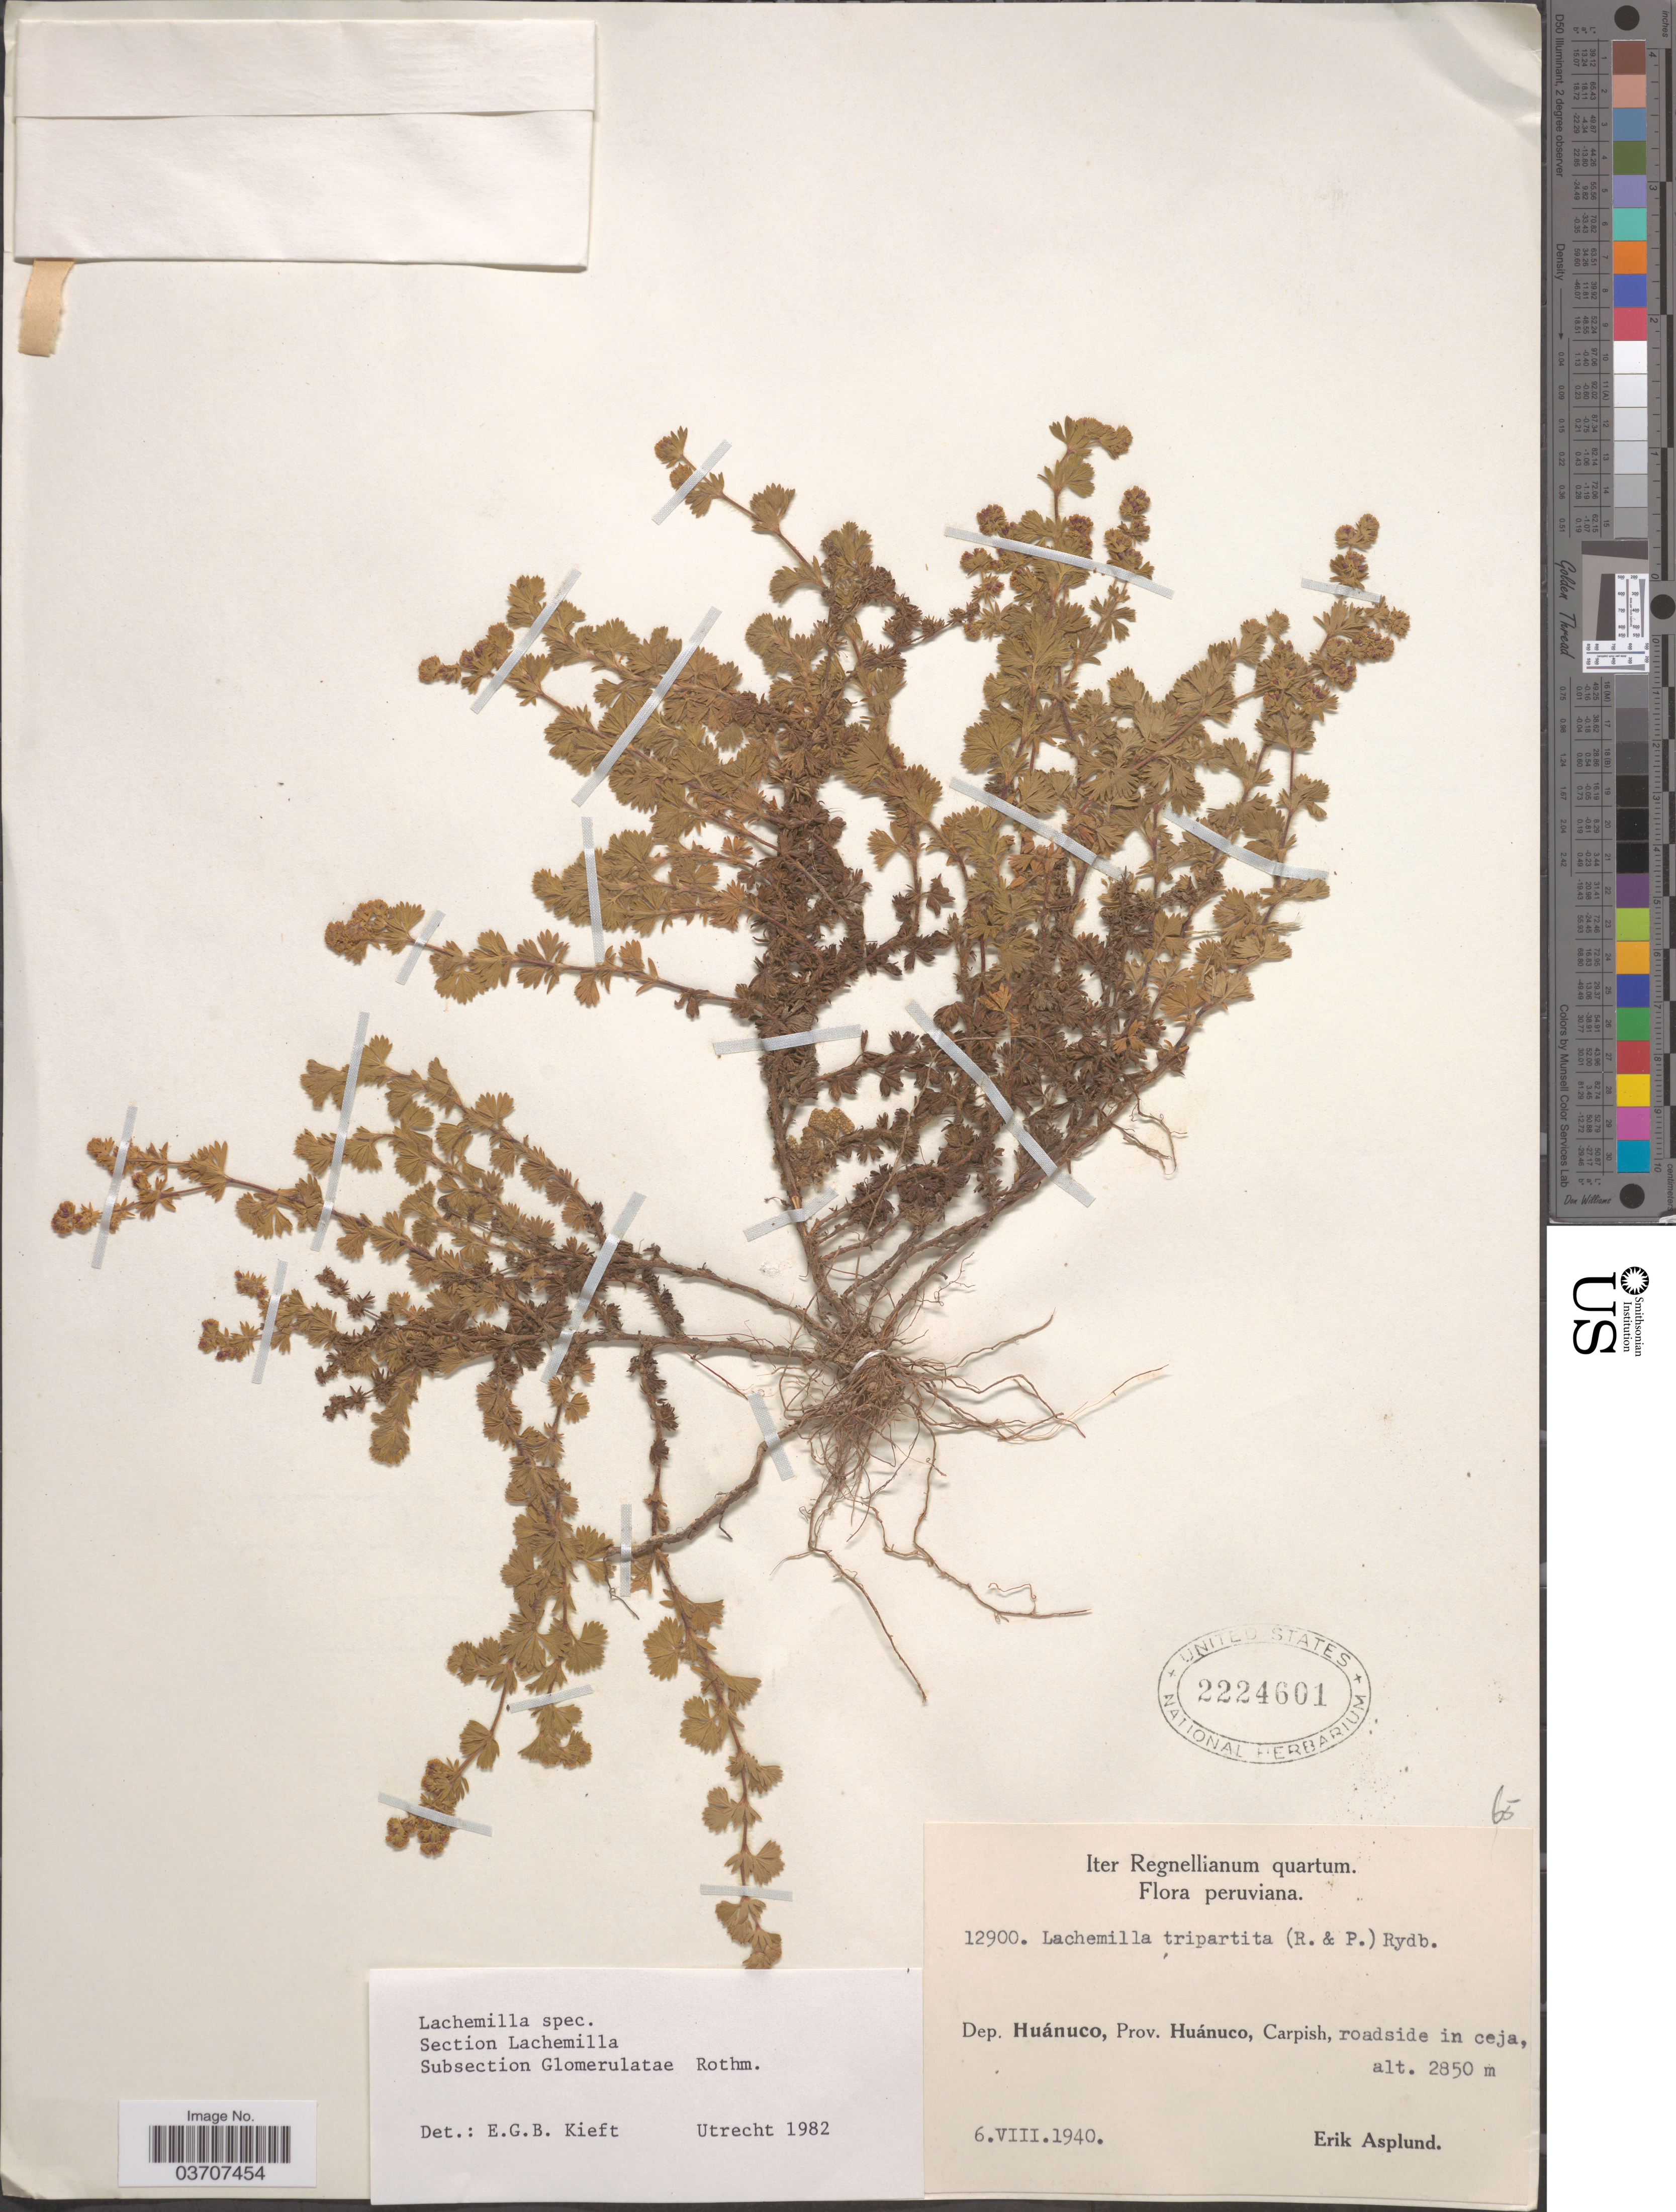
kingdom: Plantae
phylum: Tracheophyta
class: Magnoliopsida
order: Rosales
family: Rosaceae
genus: Lachemilla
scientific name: Lachemilla sp.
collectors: E. Asplund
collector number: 12900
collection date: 1940-08-06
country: Peru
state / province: Huánuco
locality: Dep. Huánuco, Carpish, roadside in ceja.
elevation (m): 2850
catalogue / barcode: US 2224601